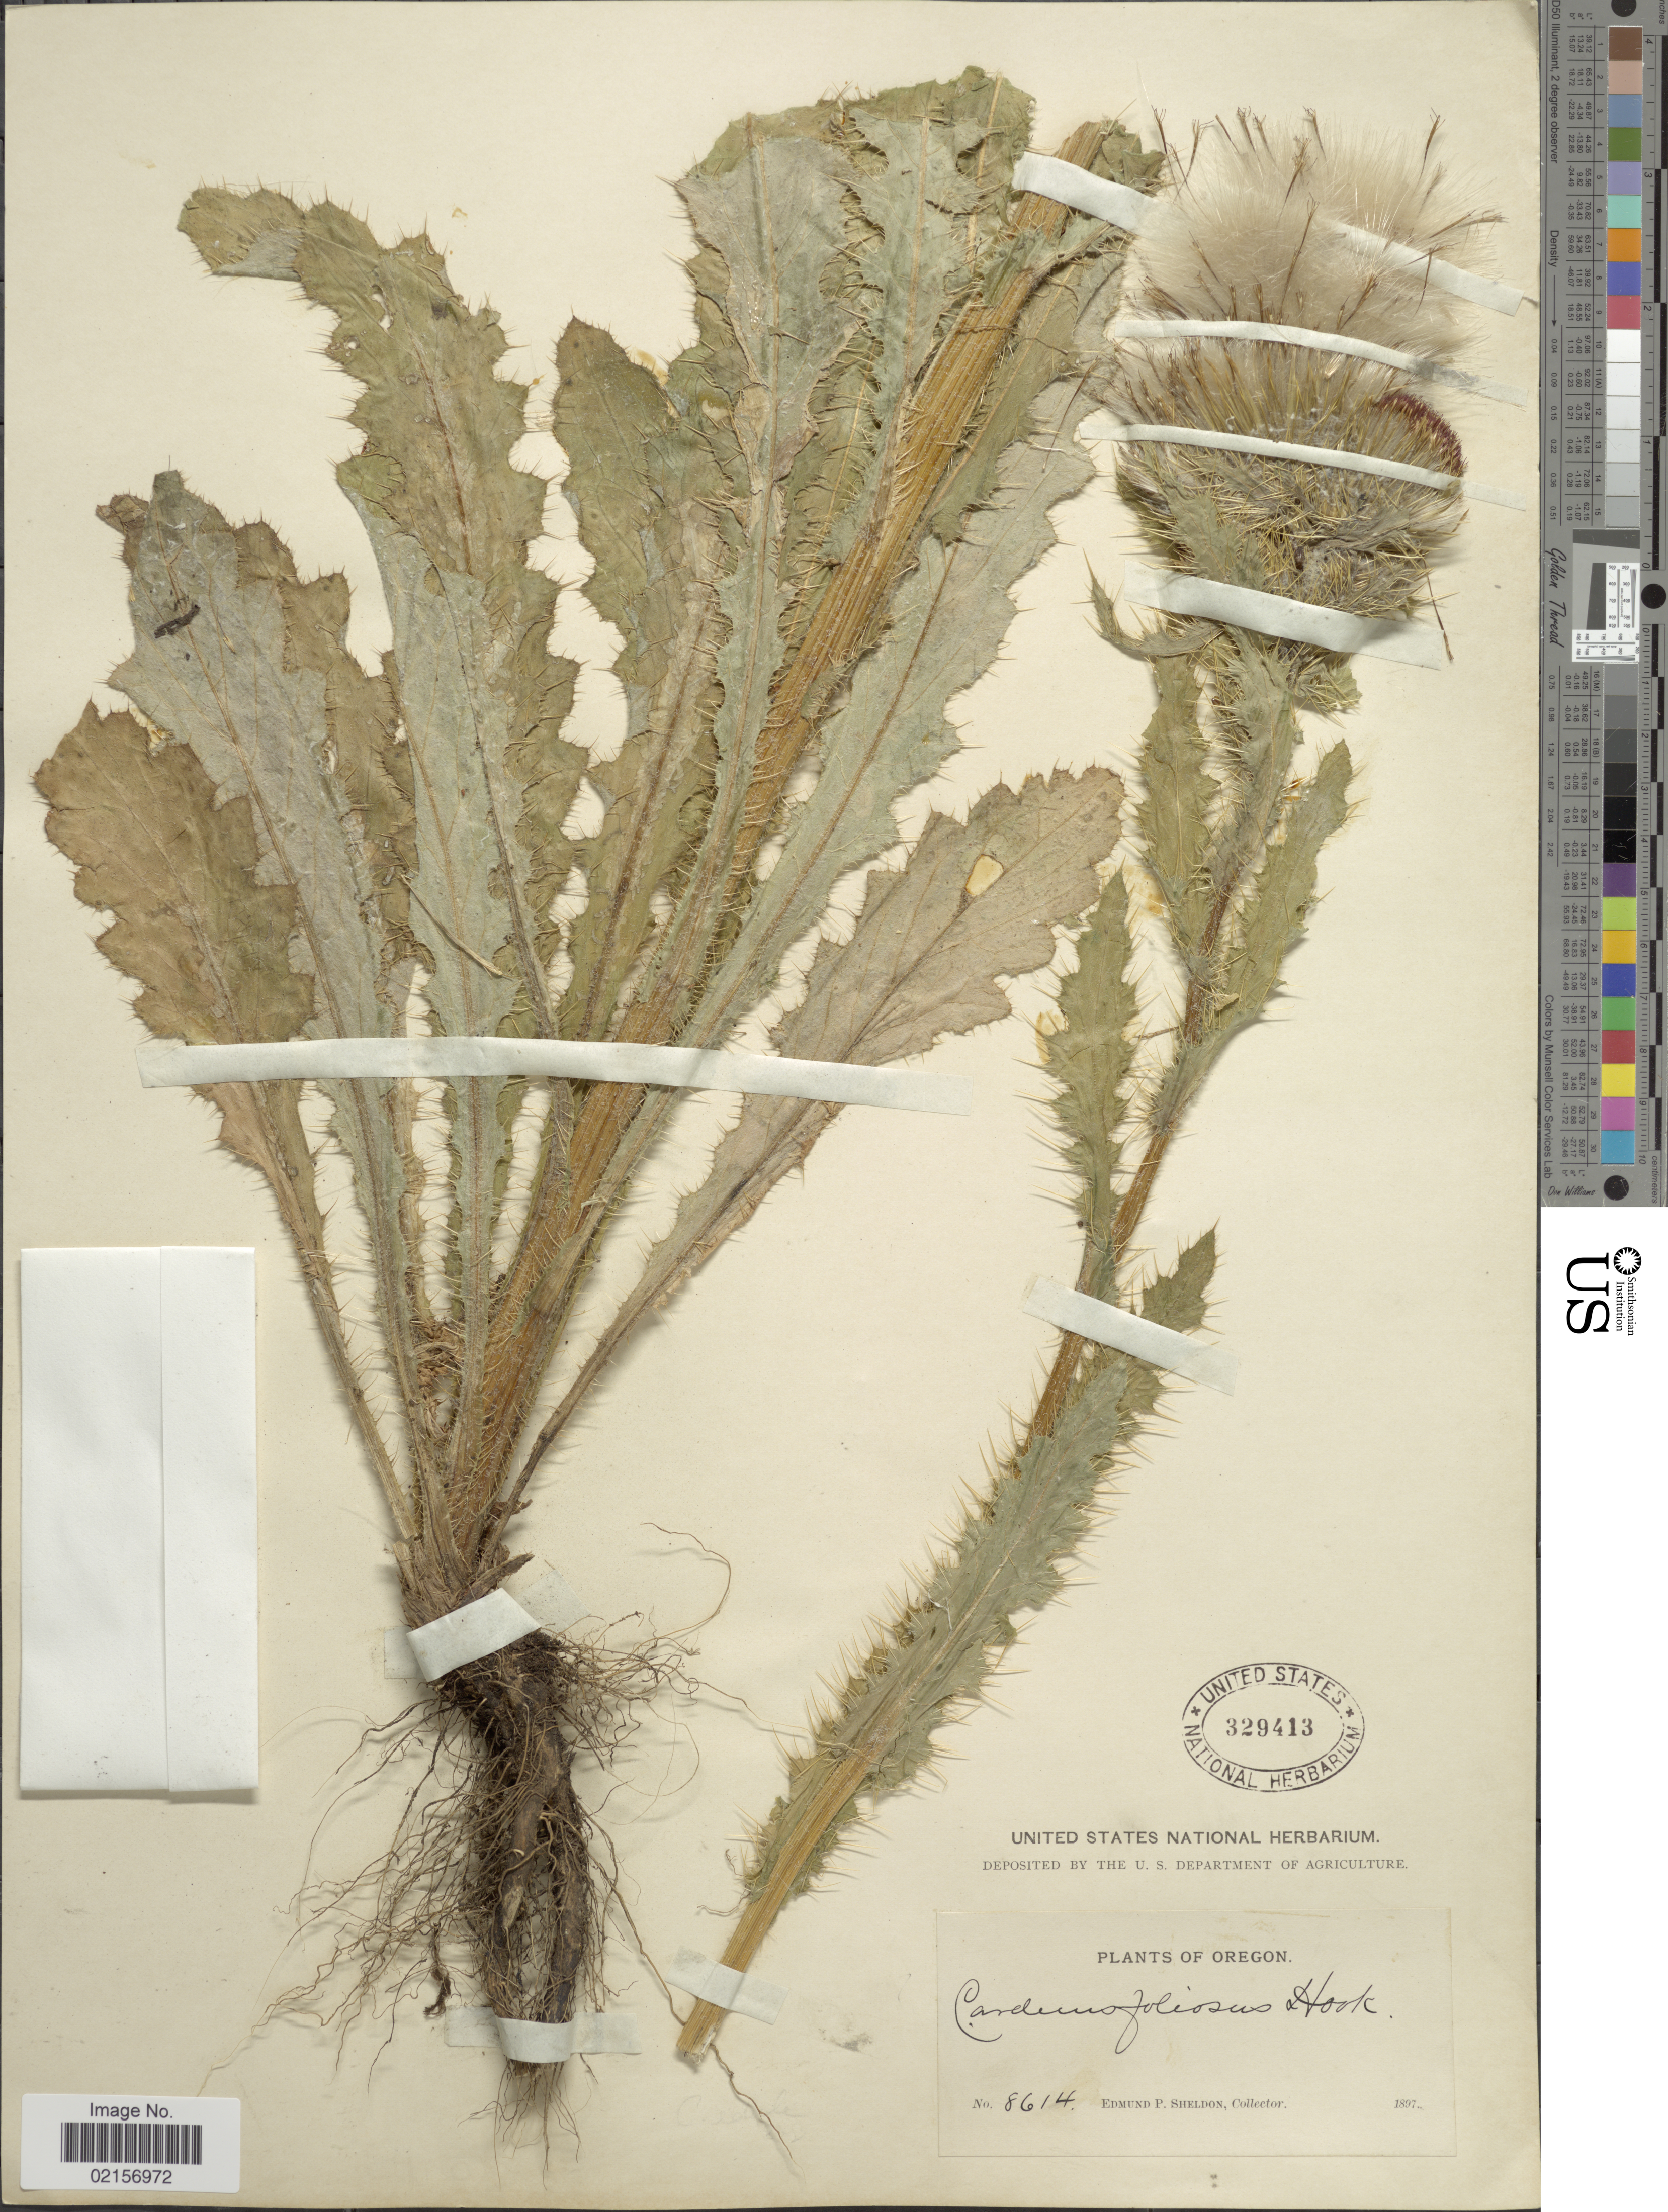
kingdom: Plantae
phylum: Tracheophyta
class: Magnoliopsida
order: Asterales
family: Asteraceae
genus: Cirsium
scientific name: Cirsium scariosum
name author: Nutt.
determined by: Ackerfield, Jennifer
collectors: E. P. Sheldon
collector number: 8614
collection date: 1897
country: United States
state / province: Oregon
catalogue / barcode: US 329413